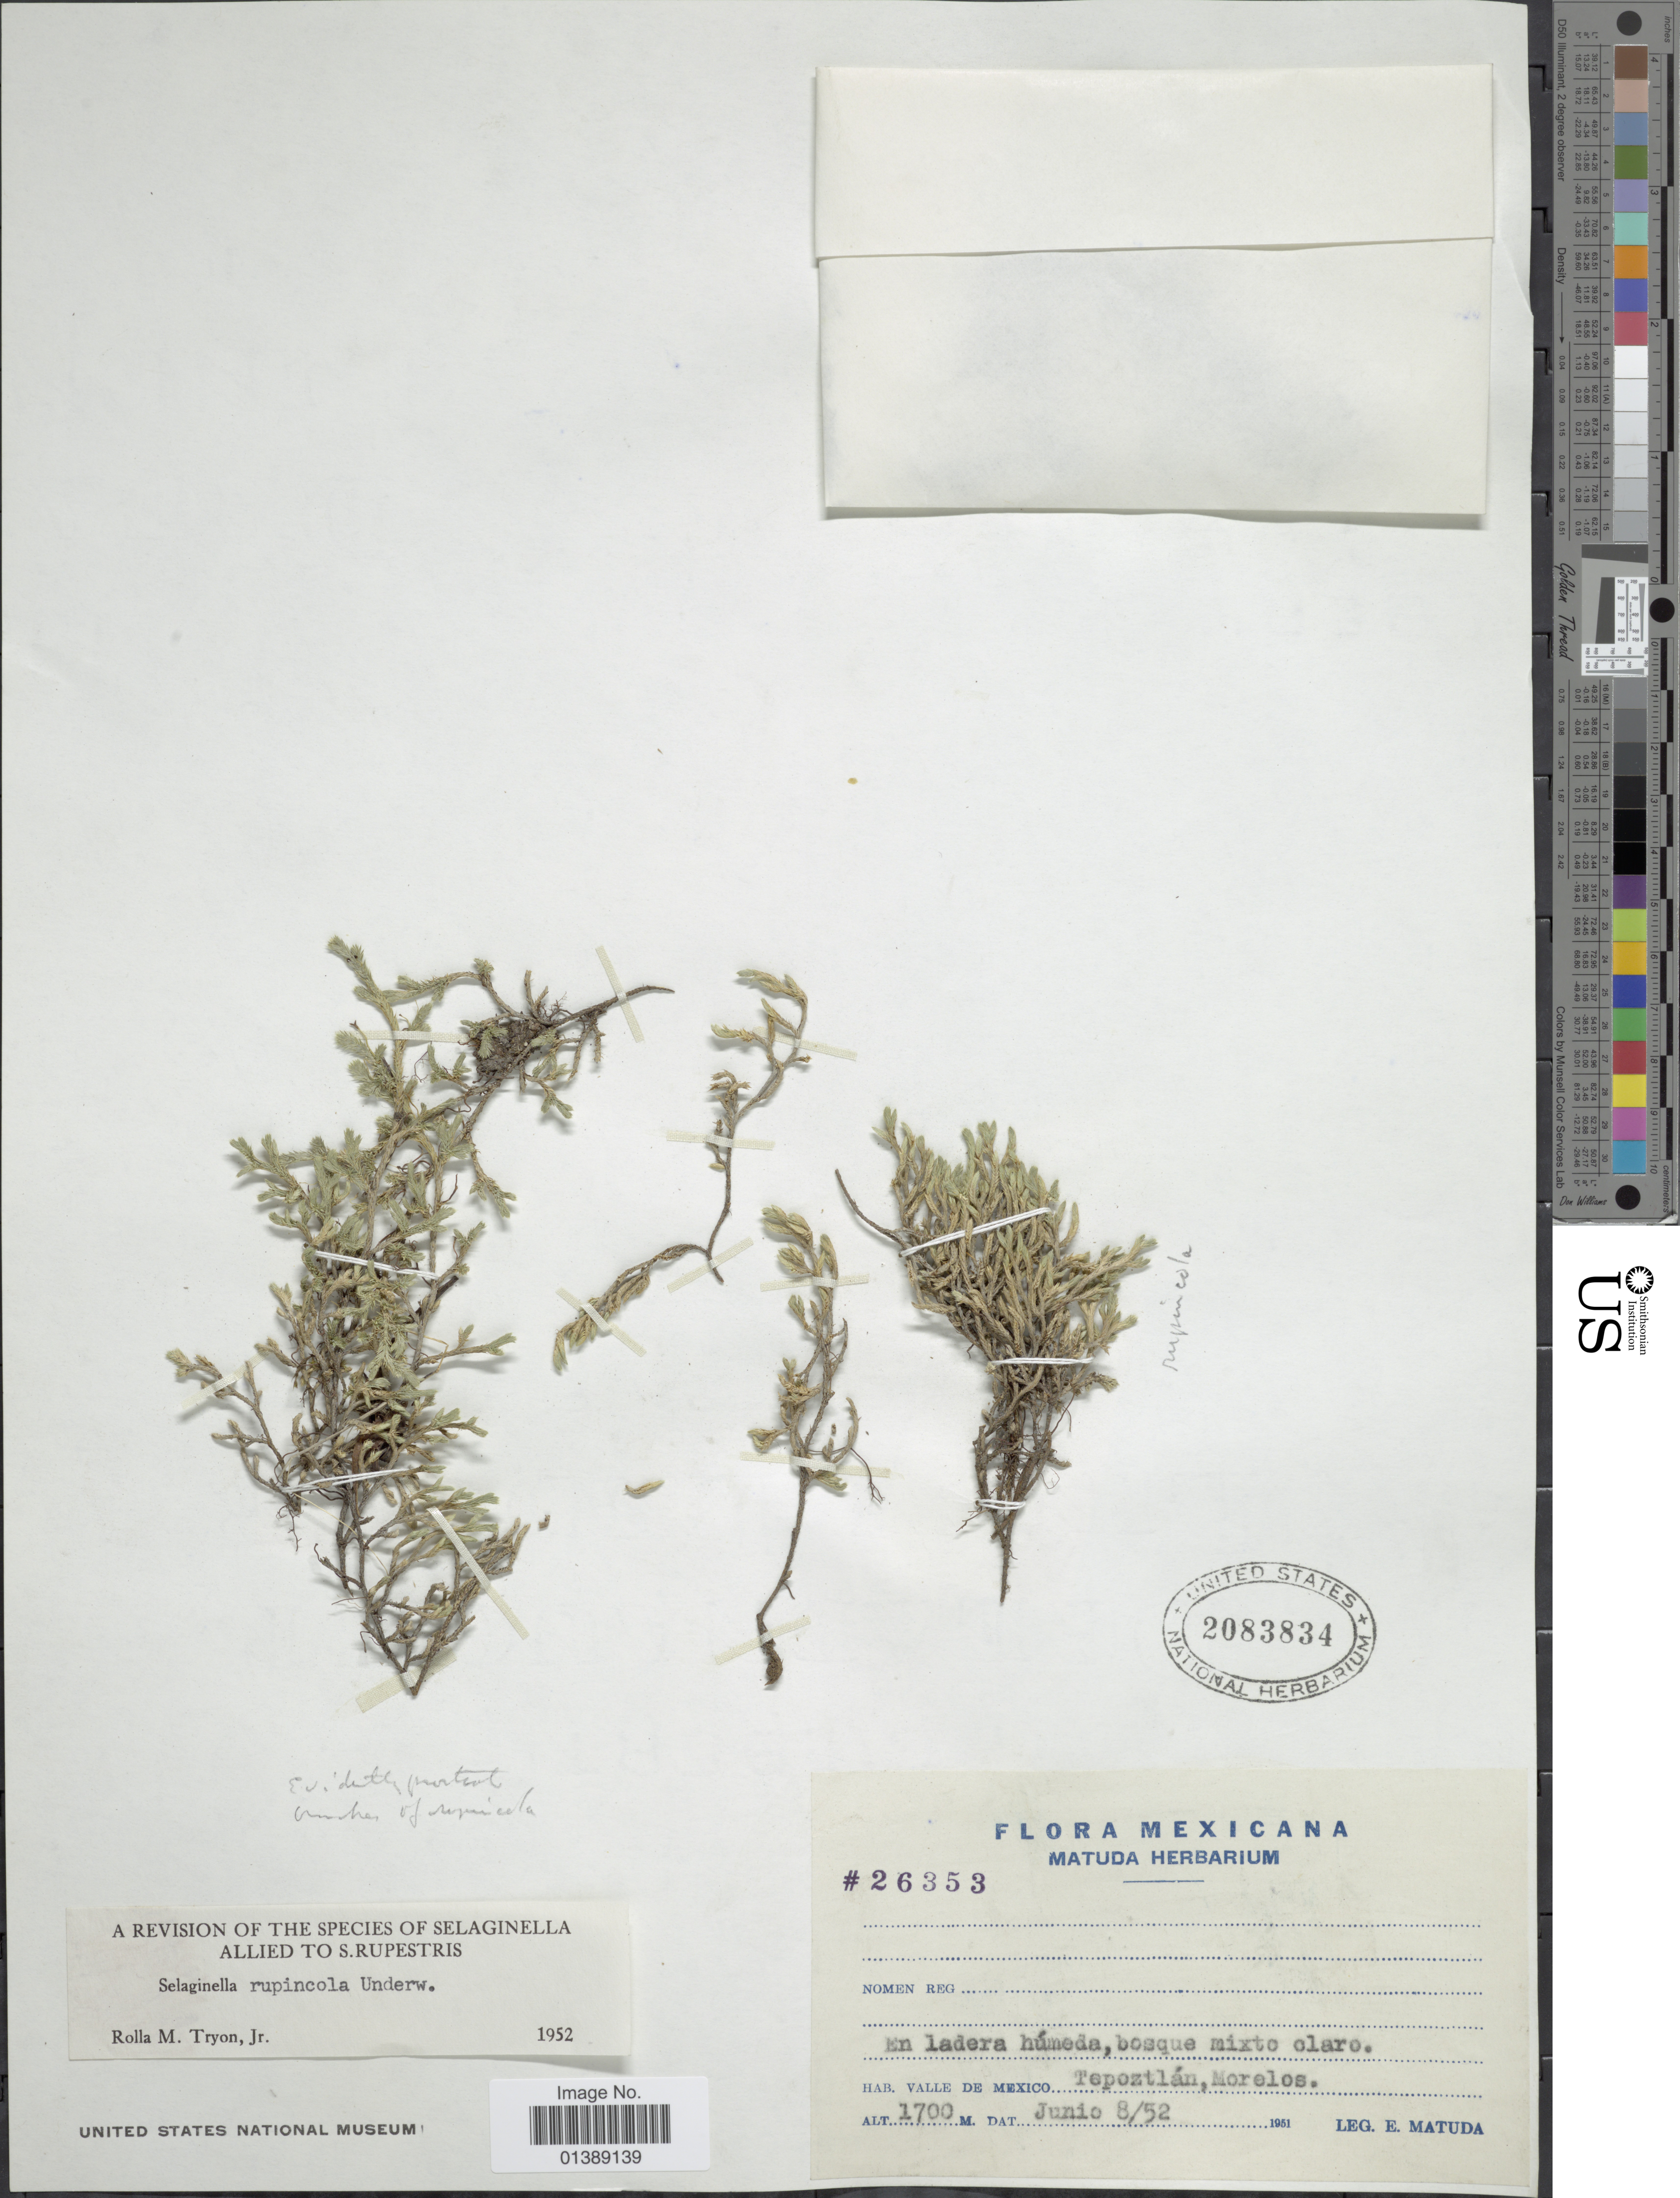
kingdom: Plantae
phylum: Tracheophyta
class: Lycopodiopsida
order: Selaginellales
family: Selaginellaceae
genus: Selaginella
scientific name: Selaginella rupincola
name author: Underw.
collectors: E. Matuda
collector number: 26353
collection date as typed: Transcribed d/m/y: 8/6/52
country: Mexico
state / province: Morelos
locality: Tepoztlán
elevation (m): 1700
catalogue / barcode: US 2083834